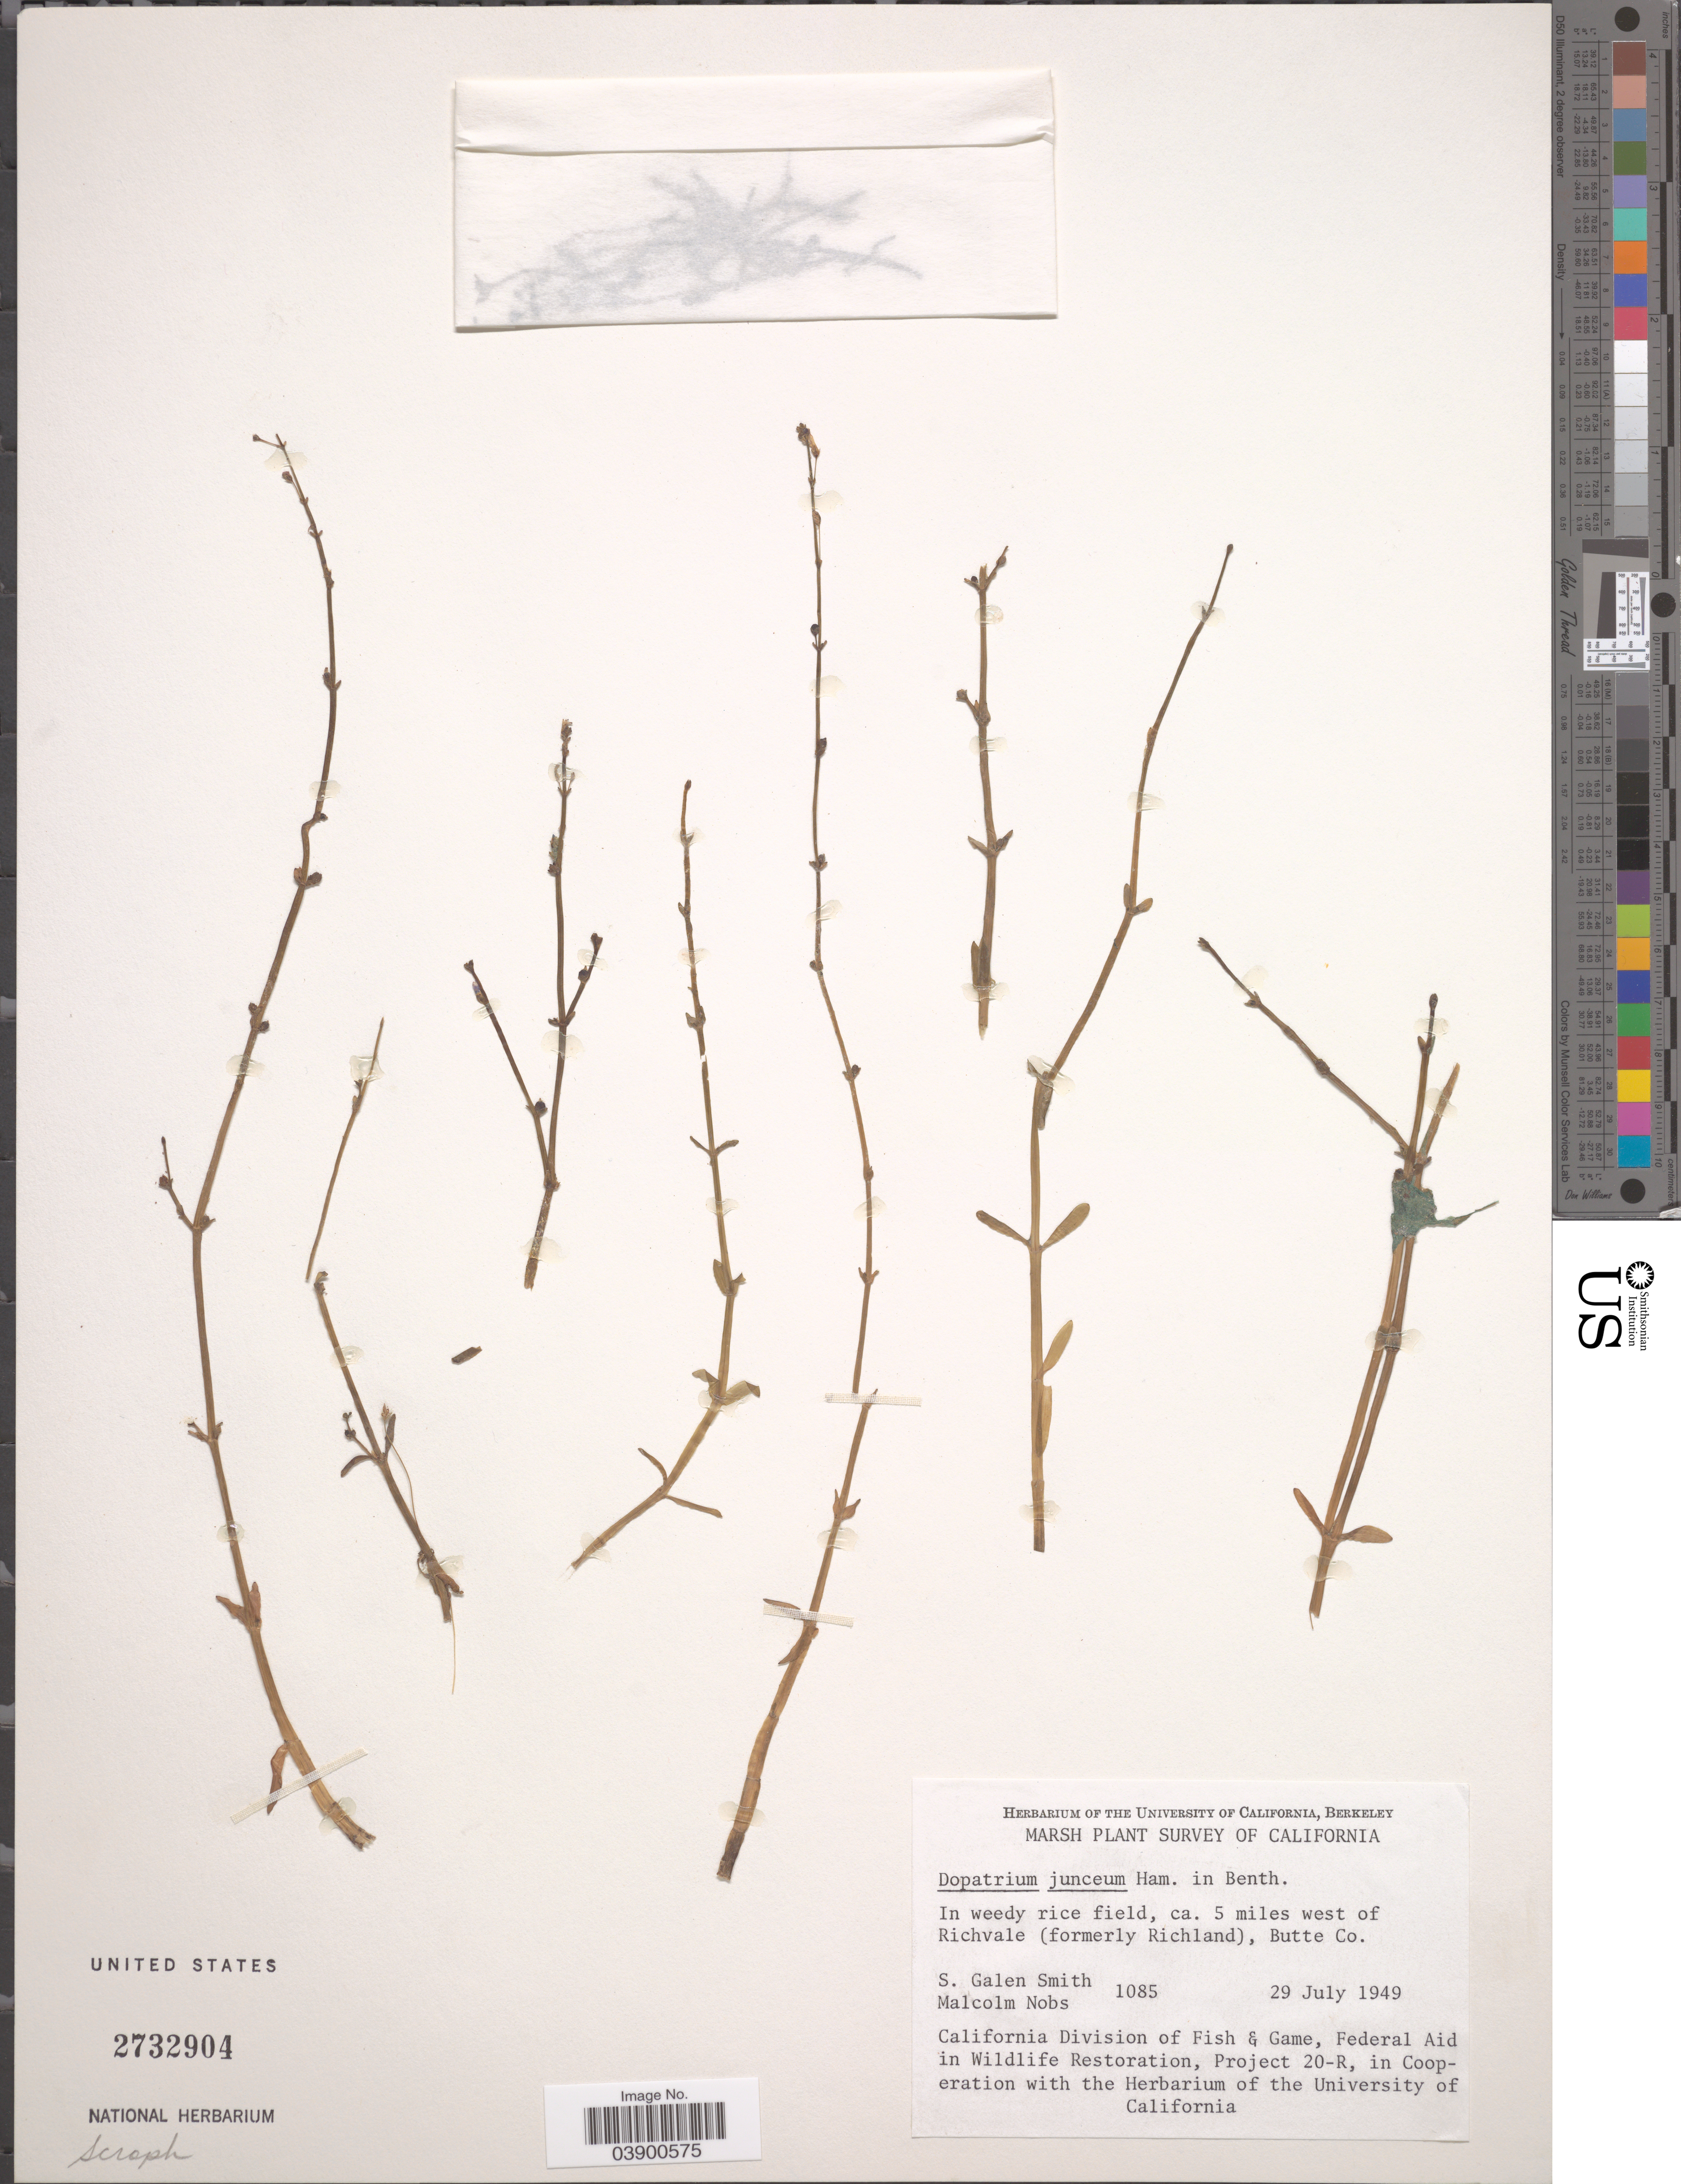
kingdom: Plantae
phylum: Tracheophyta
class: Magnoliopsida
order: Lamiales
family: Plantaginaceae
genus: Dopatrium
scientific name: Dopatrium junceum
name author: (Roxb.) Buch.-Ham. ex Benth.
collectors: S. G. Smith & M. Nobs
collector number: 1085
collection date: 1949-07-29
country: United States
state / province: California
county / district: Butte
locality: Ca. 5 miles west of Richvale (formerly Richland, Butte Co.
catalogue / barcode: US 2732904